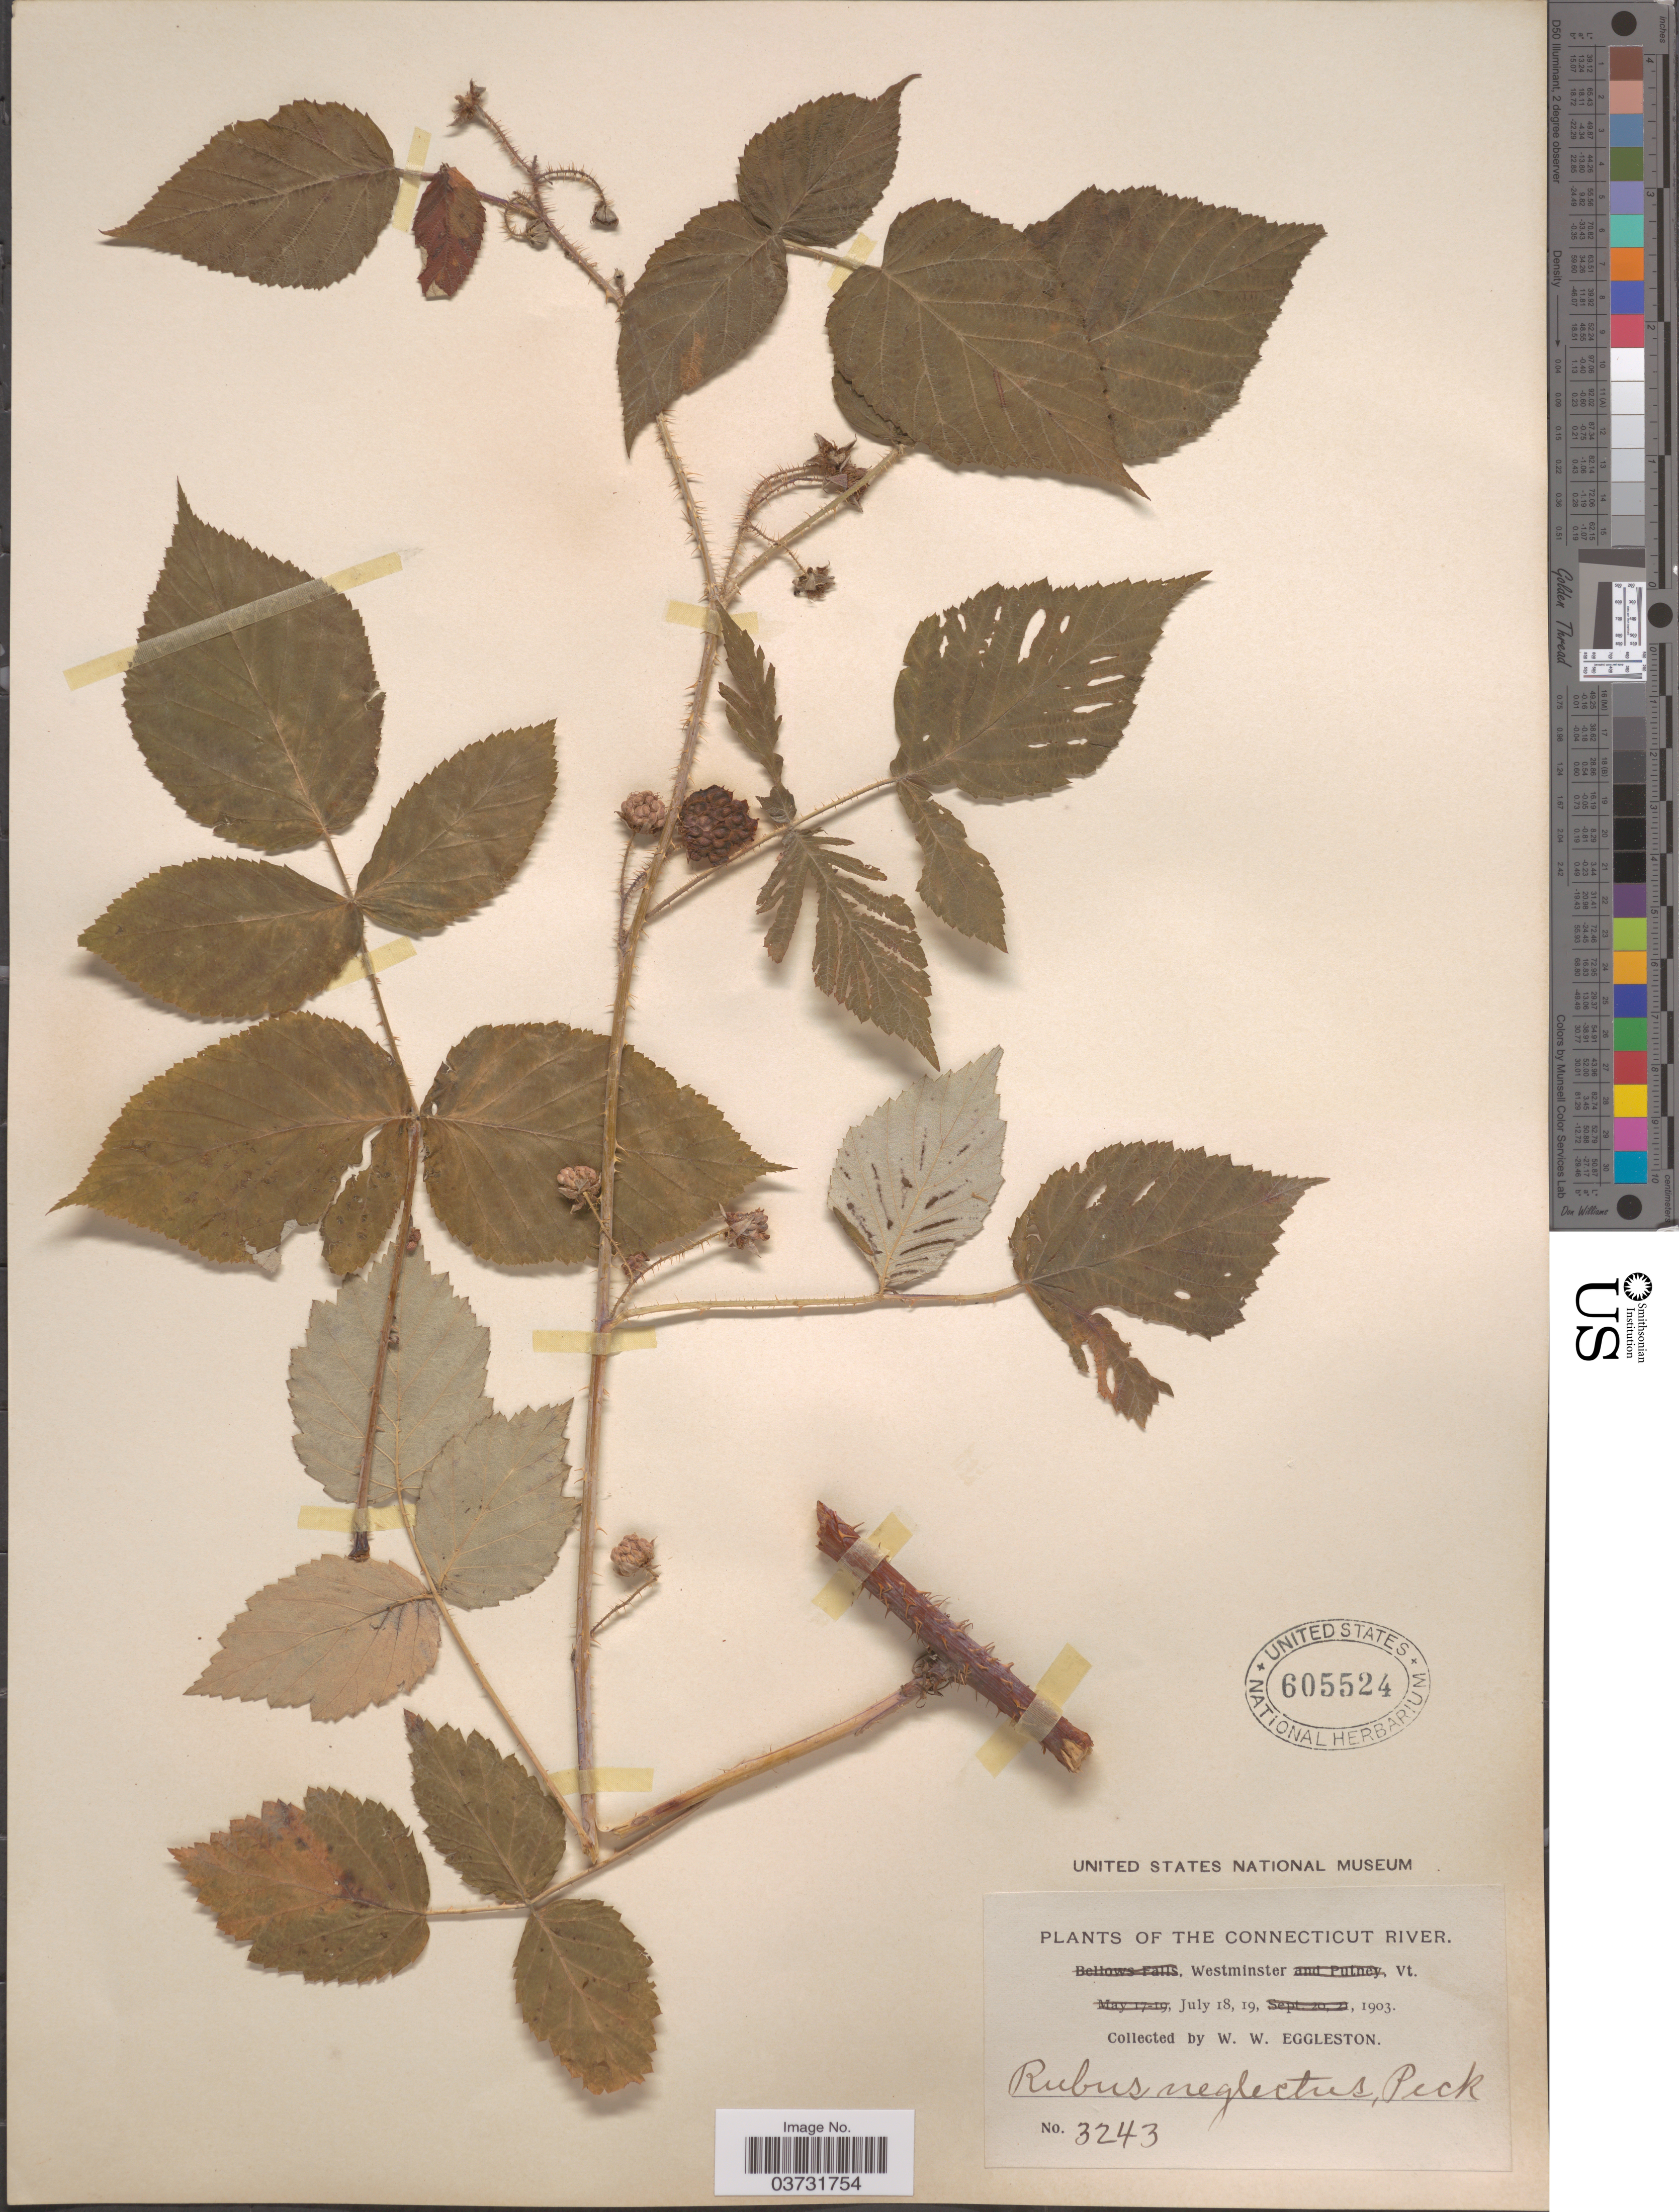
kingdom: Plantae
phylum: Tracheophyta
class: Magnoliopsida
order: Rosales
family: Rosaceae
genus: Rubus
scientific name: Rubus x neglectus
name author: Peck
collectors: W. W. Eggleston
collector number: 3243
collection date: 1903-07-18/1903-07-19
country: United States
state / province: Connecticut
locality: Connecticut River.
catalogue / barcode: US 605524